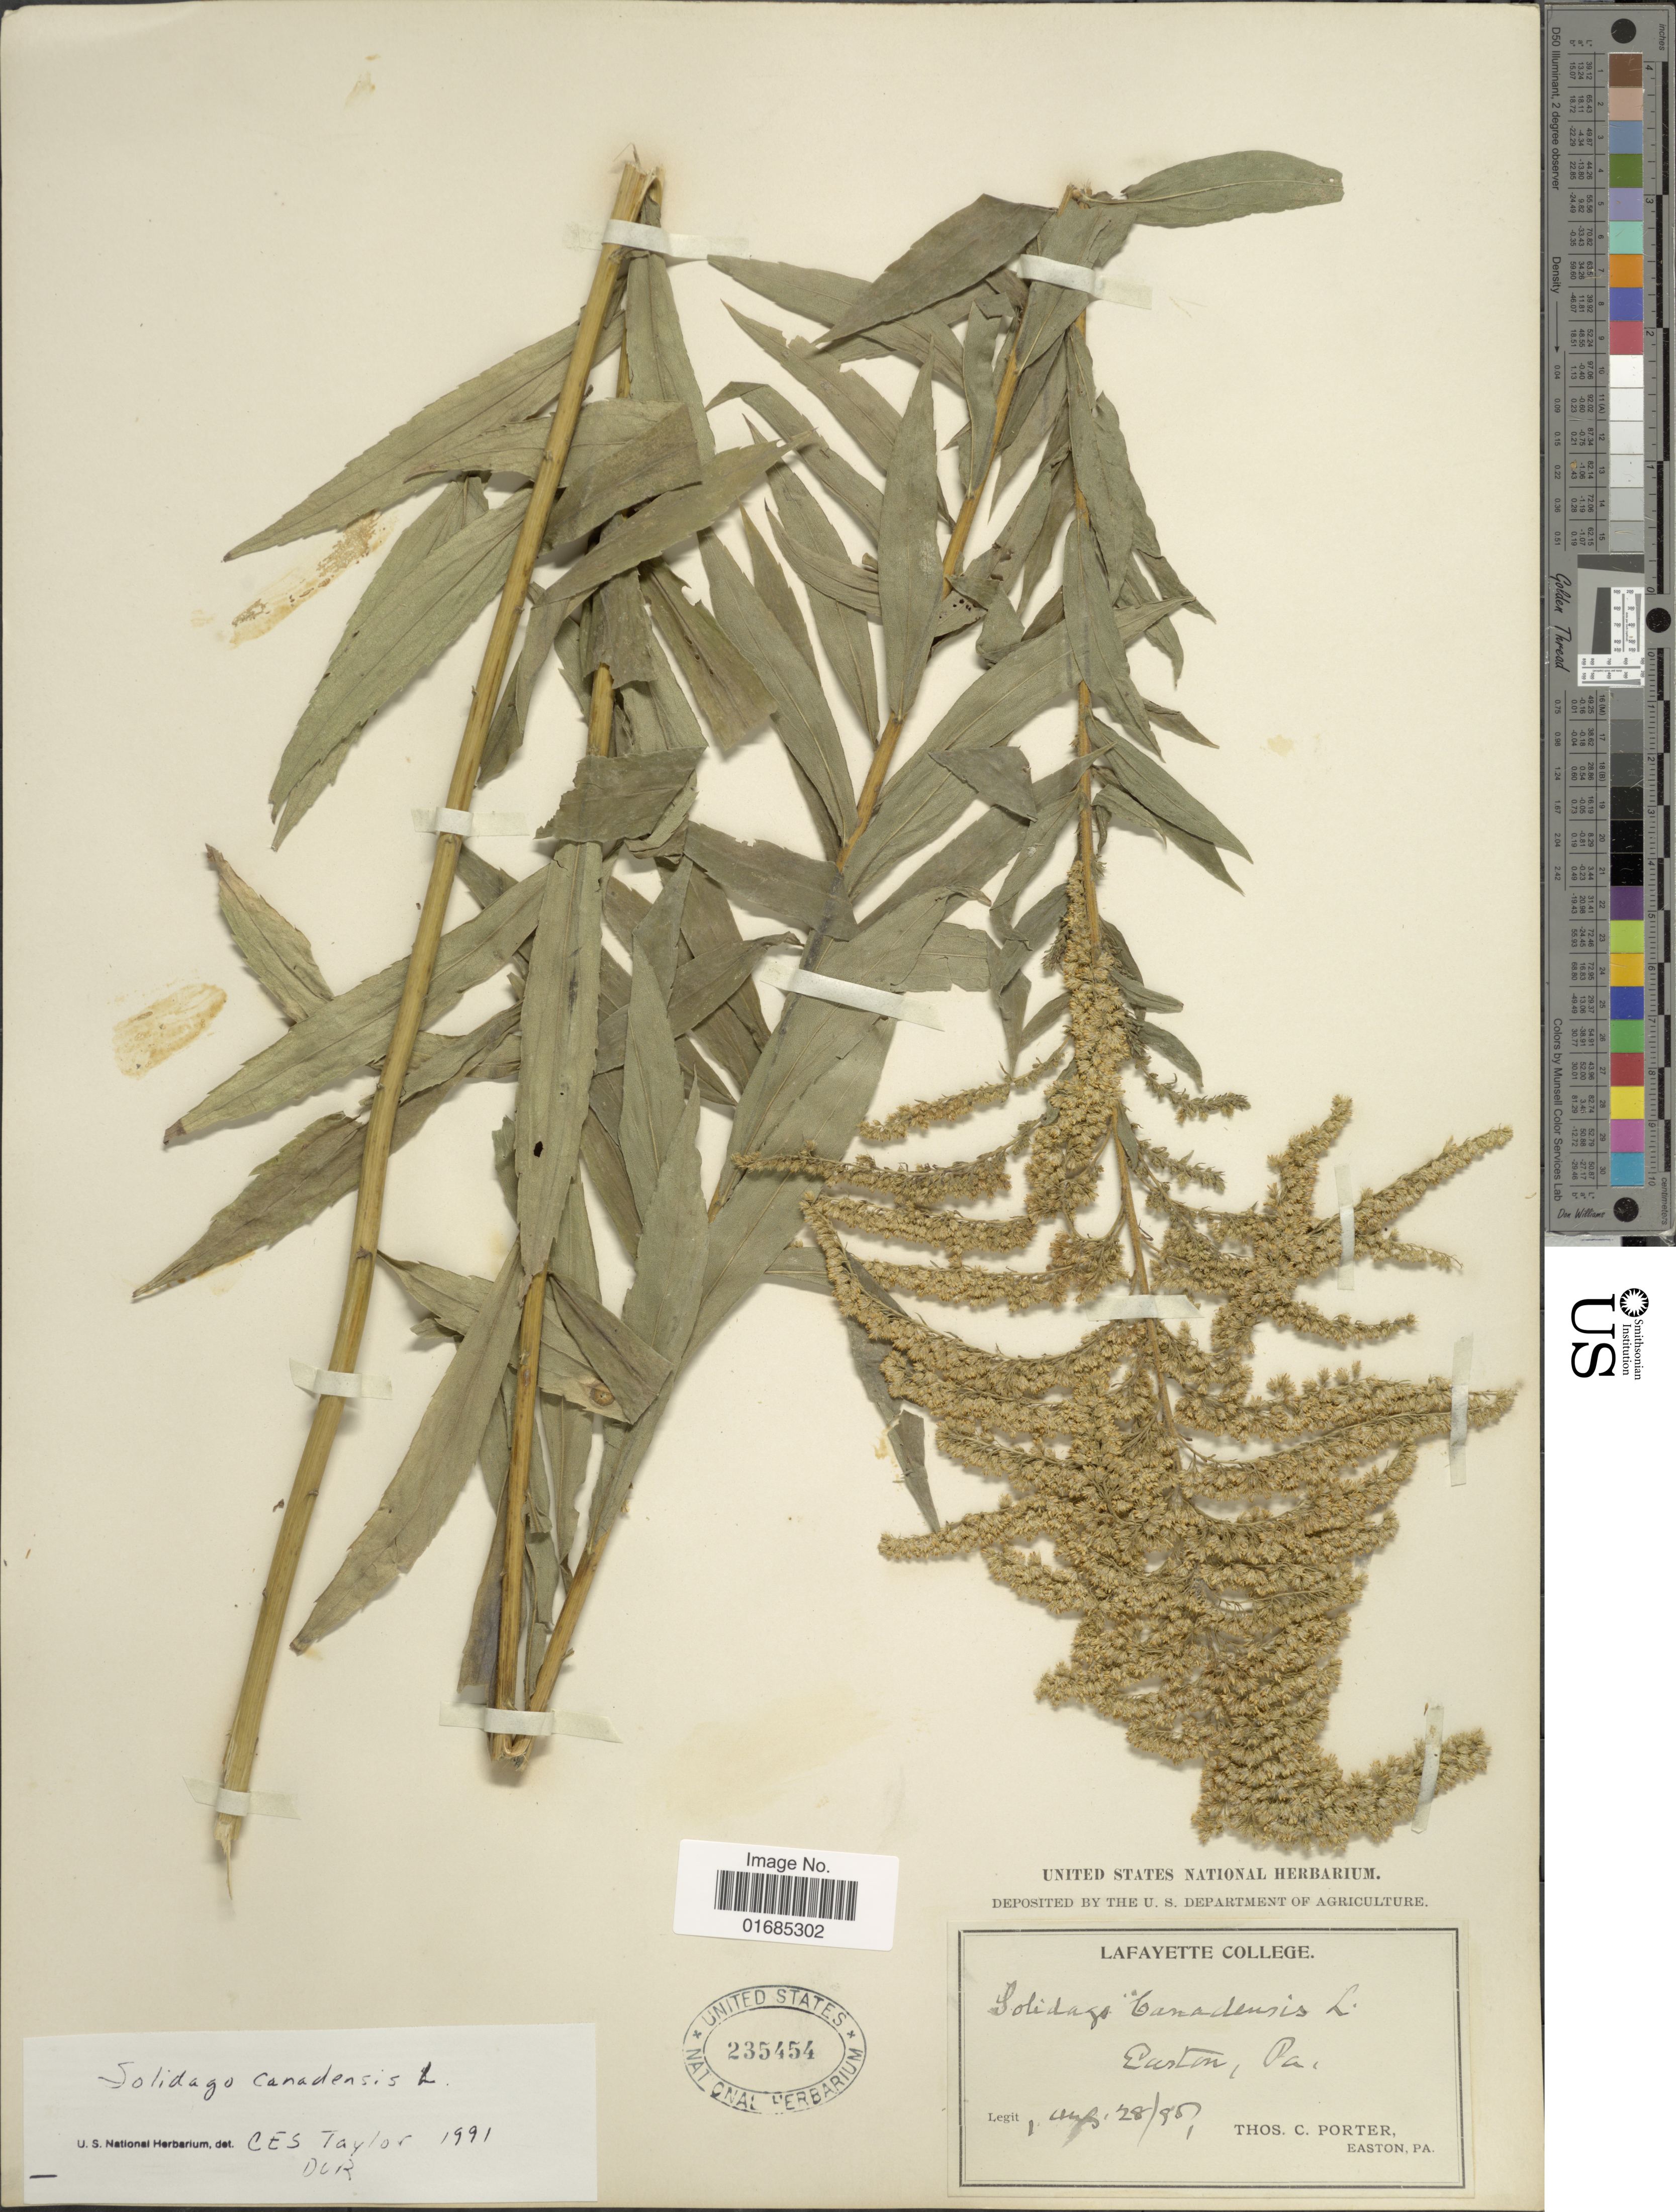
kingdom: Plantae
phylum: Tracheophyta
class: Magnoliopsida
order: Asterales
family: Asteraceae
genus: Solidago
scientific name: Solidago canadensis var. canadensis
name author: L.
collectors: T. C. Porter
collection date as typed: Transcribed d/m/y: 28/8/98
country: United States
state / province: Pennsylvania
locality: Easton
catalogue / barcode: US 235454